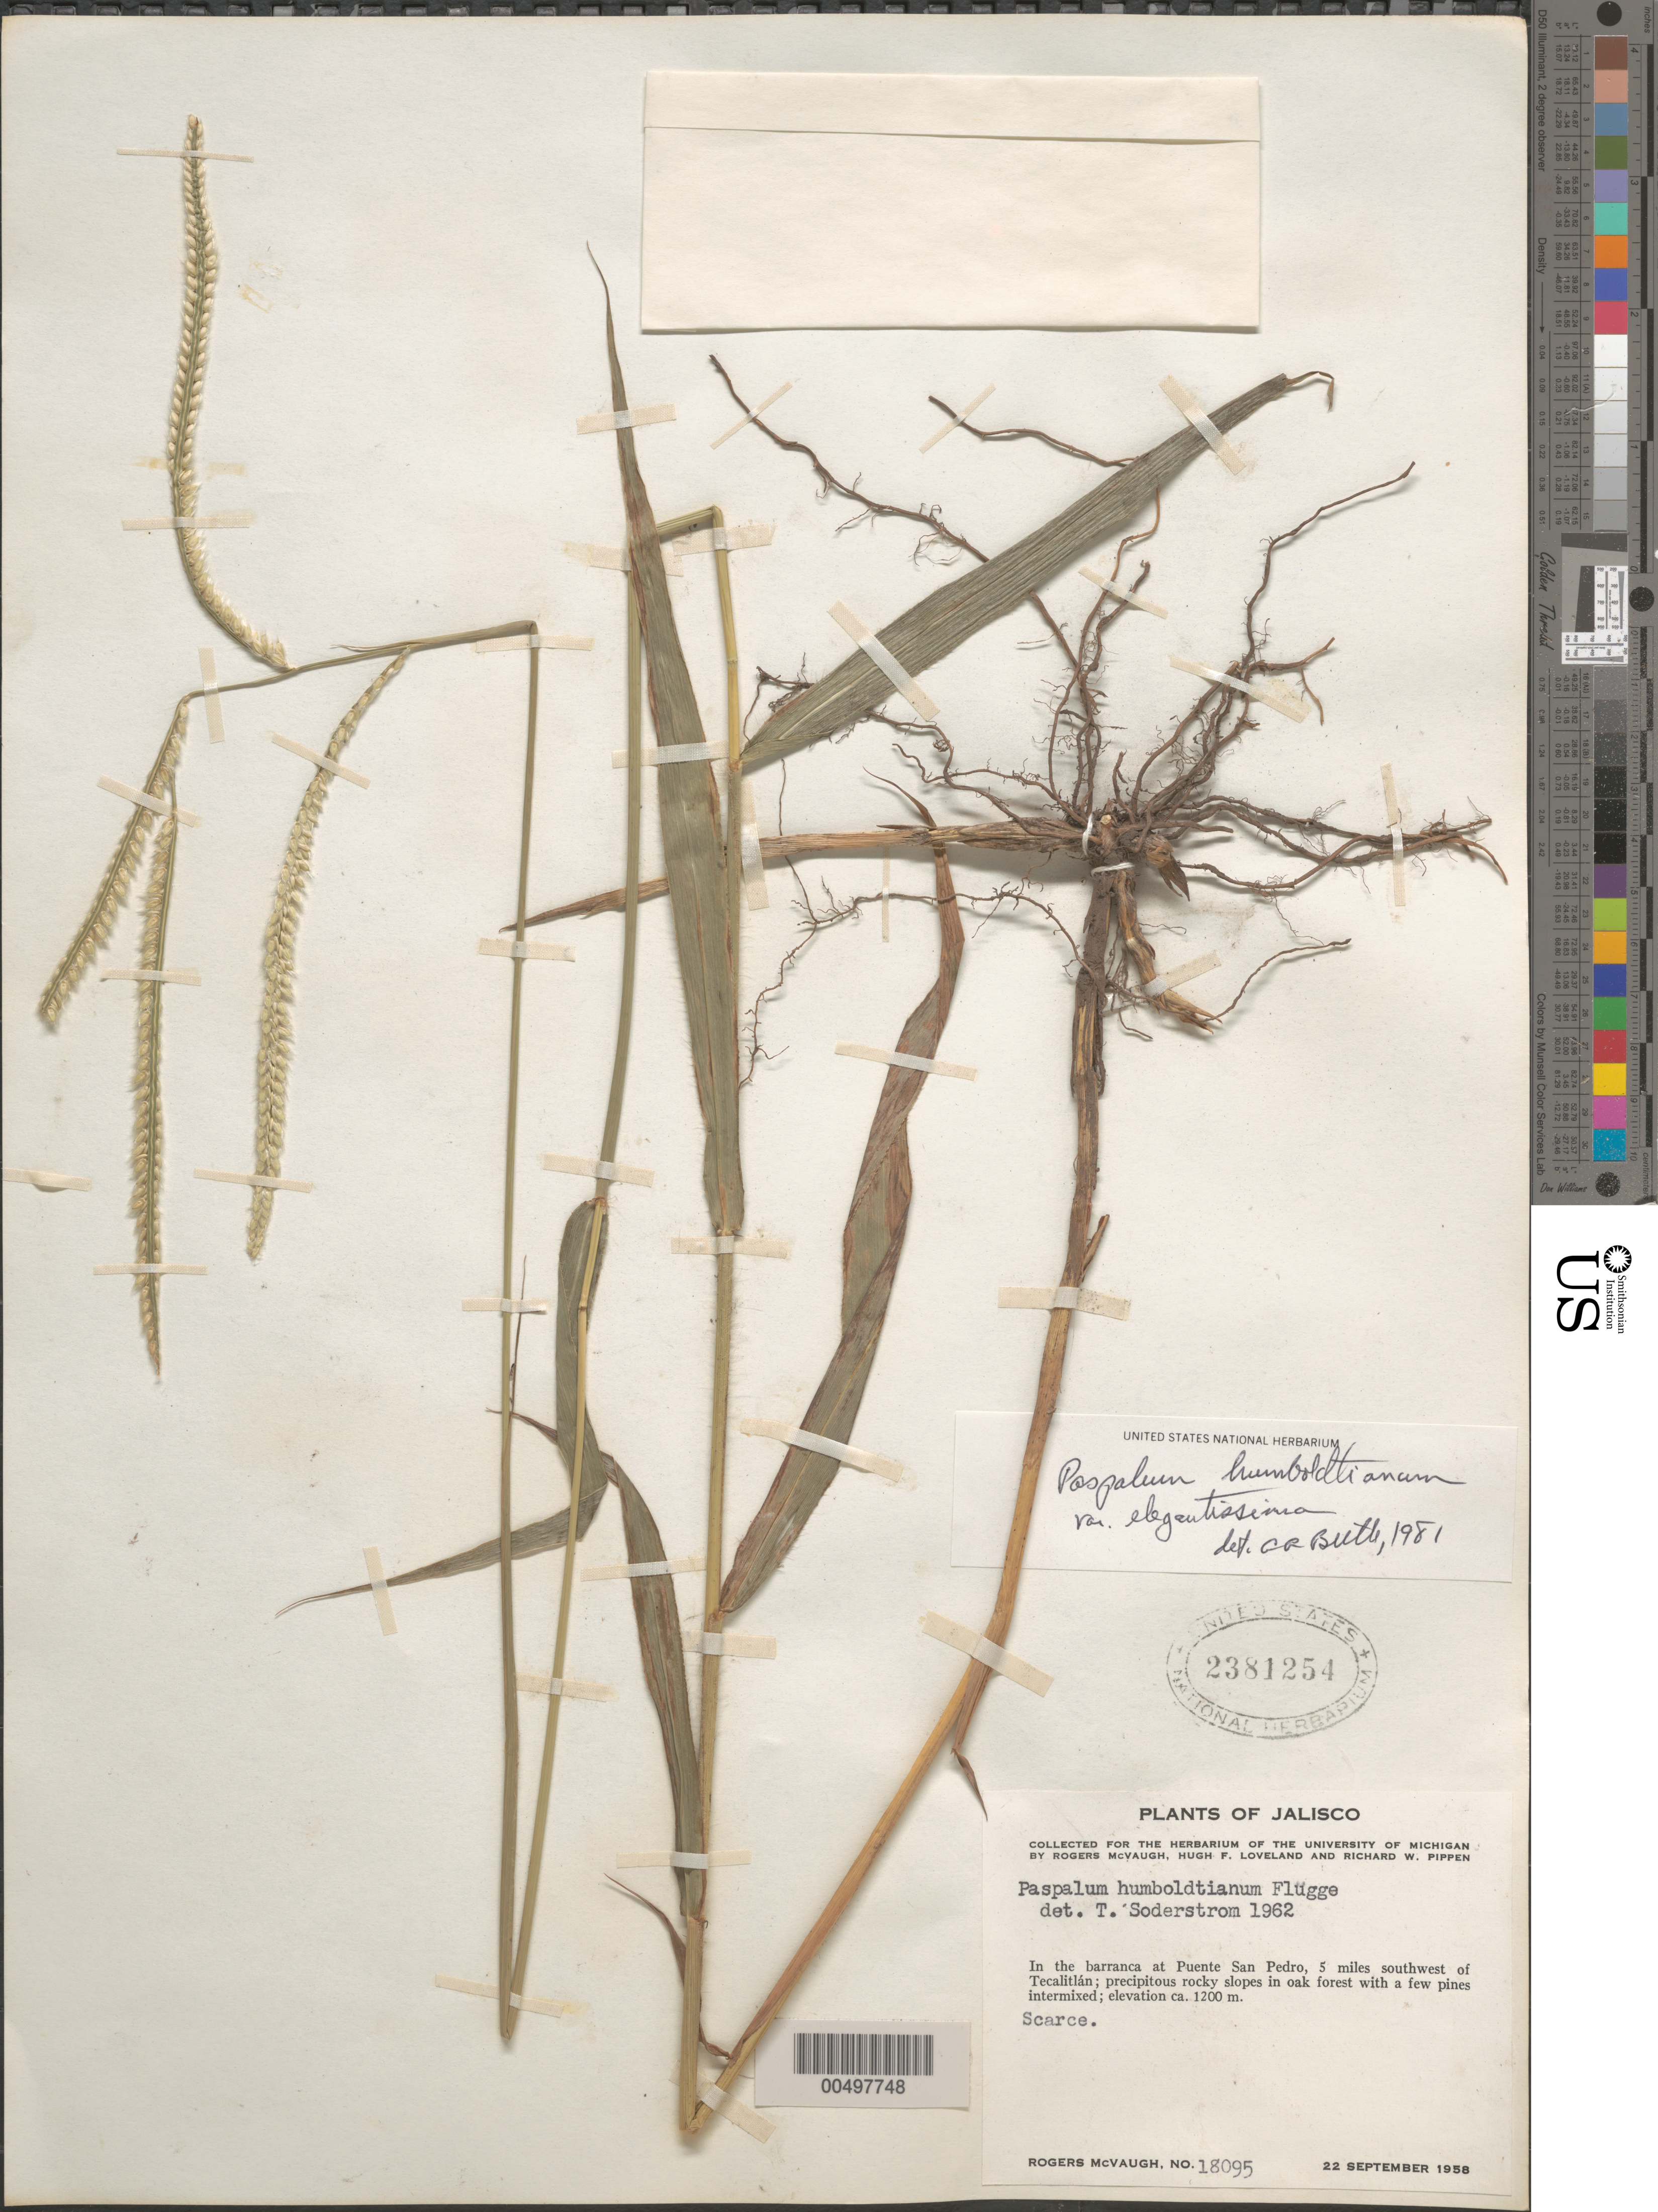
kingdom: Plantae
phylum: Tracheophyta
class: Liliopsida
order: Poales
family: Poaceae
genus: Paspalum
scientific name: Paspalum humboldtianum var. elegantissima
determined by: Beetle, Alan A.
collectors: R. McVaugh, H. Loveland & R. W. Pippen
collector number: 18095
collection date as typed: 22 Sep 1958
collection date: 1958-09-22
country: Mexico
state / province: Jalisco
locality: In the barranca at Puente San Pedro, 5 mi SW of Tecalitlán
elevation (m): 1200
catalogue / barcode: US 2381254